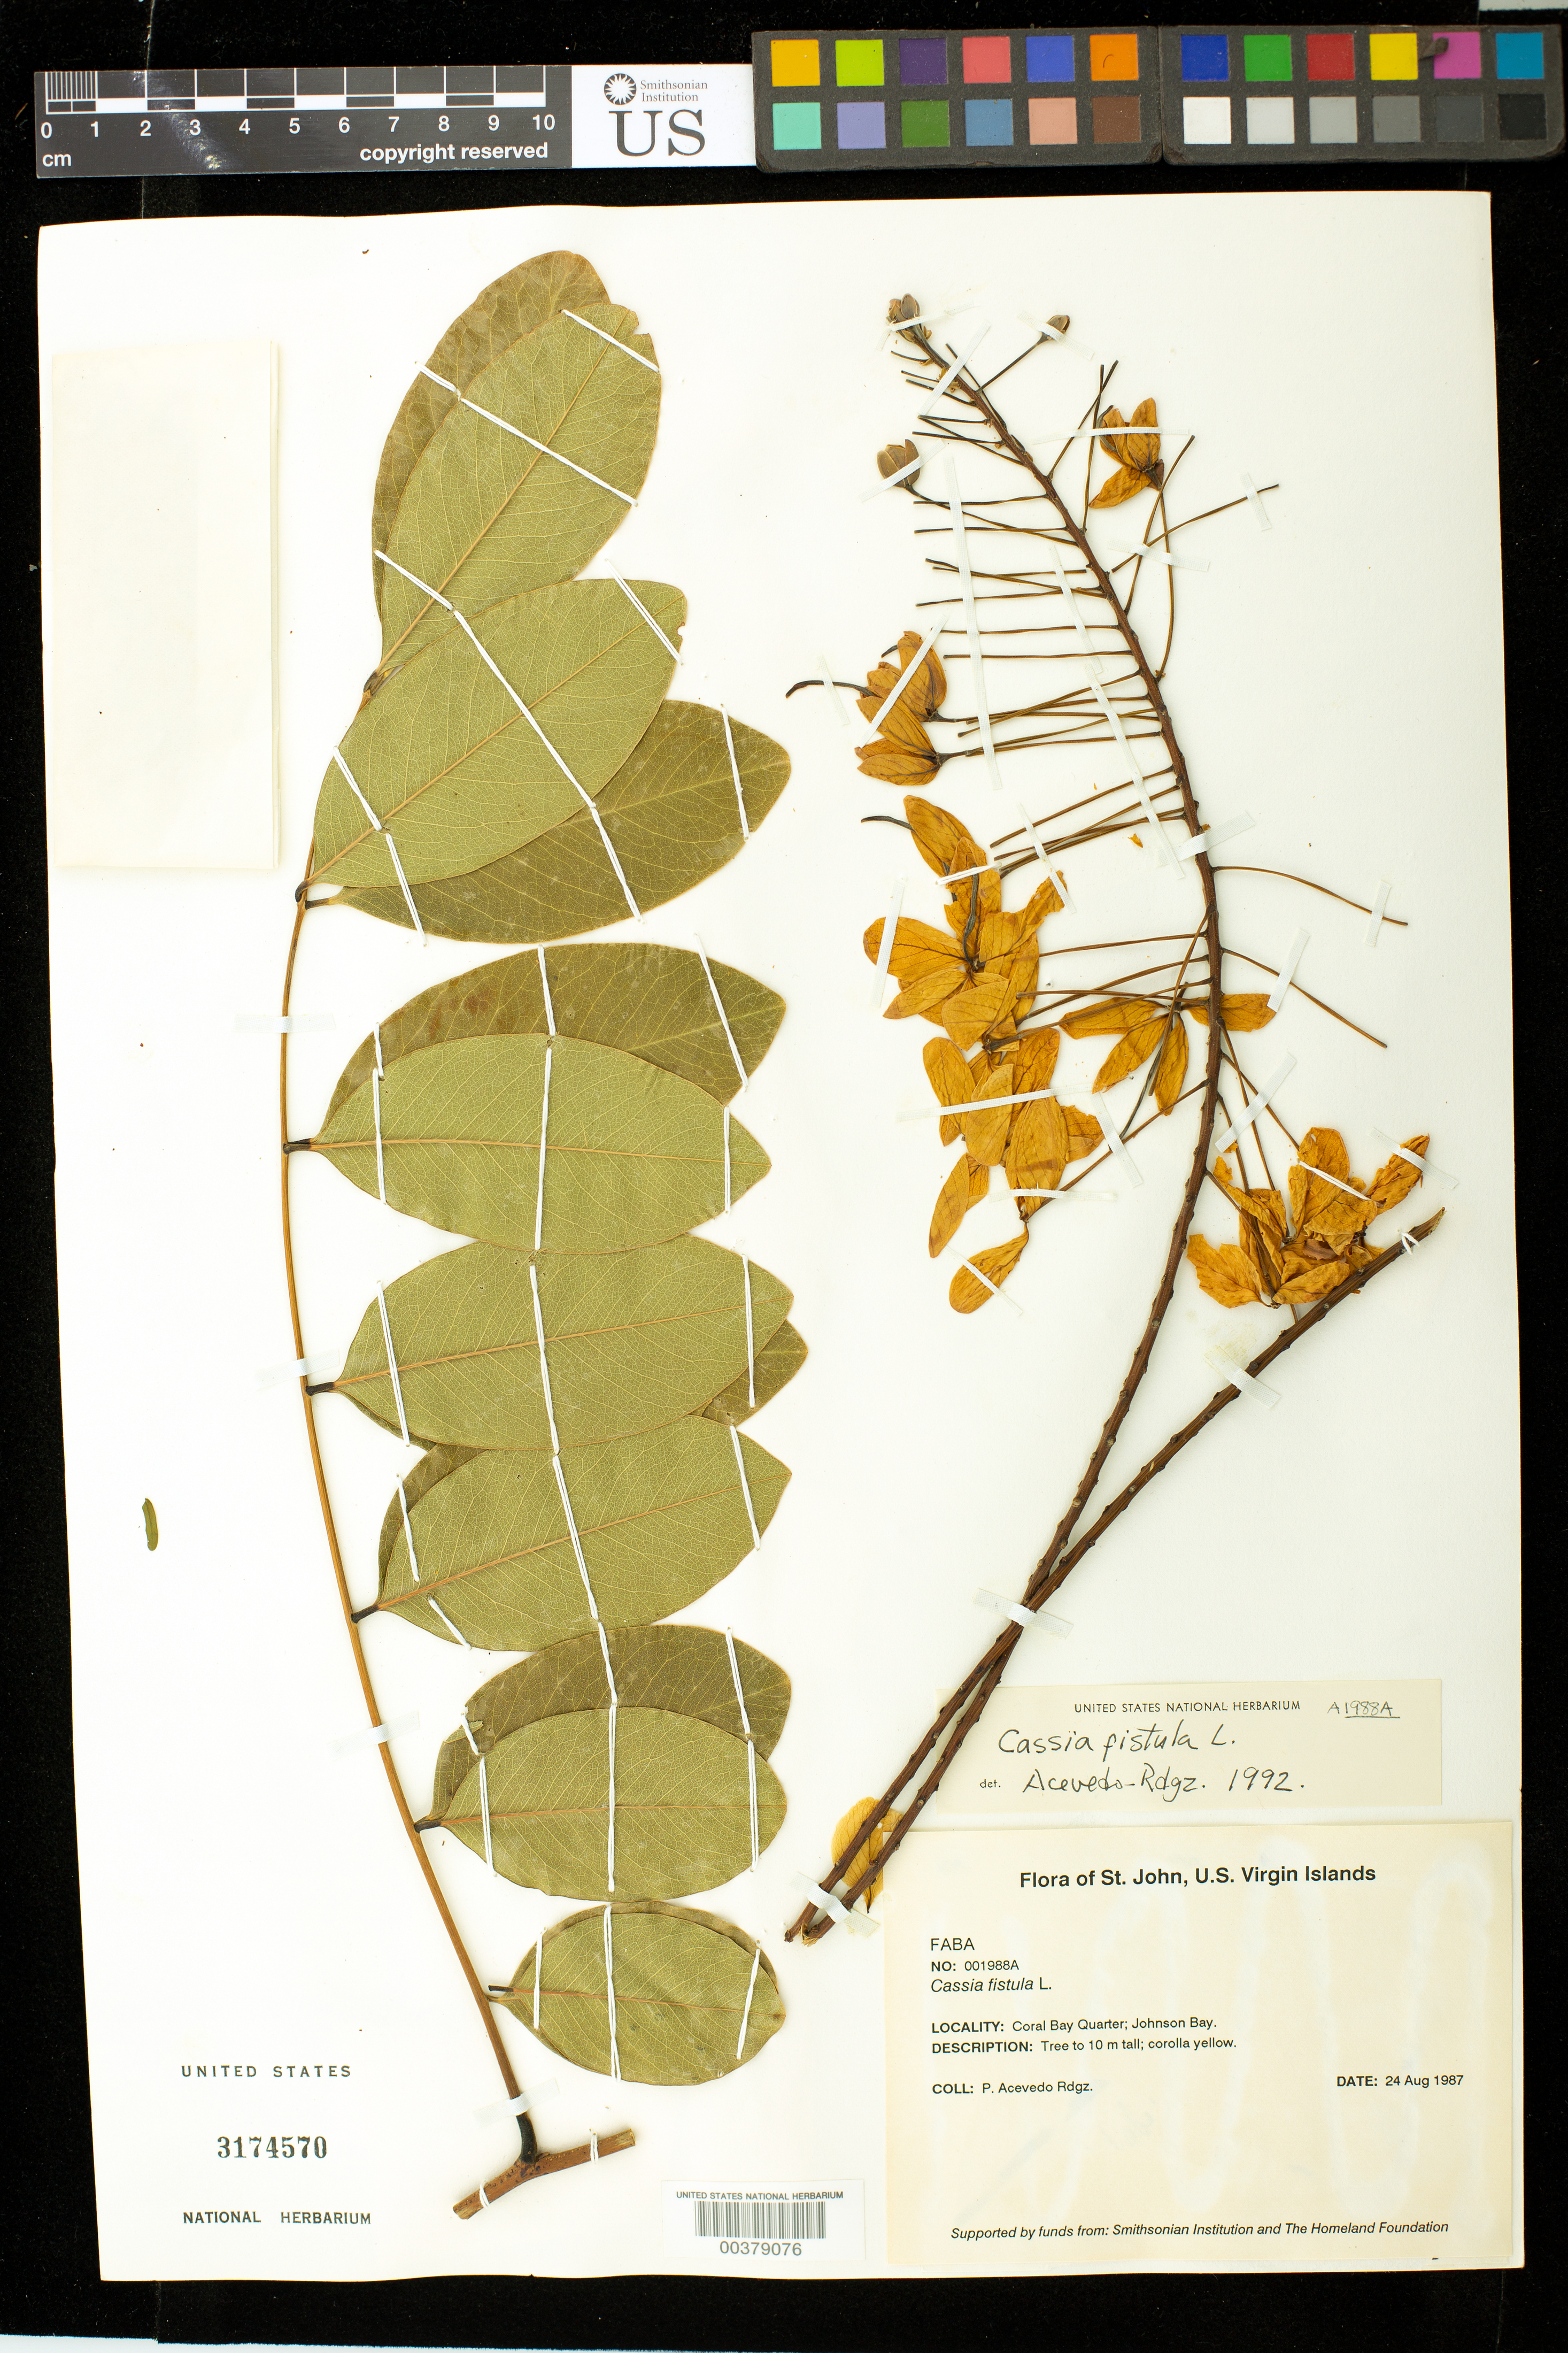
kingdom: Plantae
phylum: Tracheophyta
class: Magnoliopsida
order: Fabales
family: Fabaceae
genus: Cassia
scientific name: Cassia fistula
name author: L.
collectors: P. Acevedo-Rodr.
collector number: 1988a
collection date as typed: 24 Aug 1987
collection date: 1987-08-24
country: U.S. Virgin Islands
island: St. John Island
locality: Coral bay quarter; johnson bay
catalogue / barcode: US 3174570